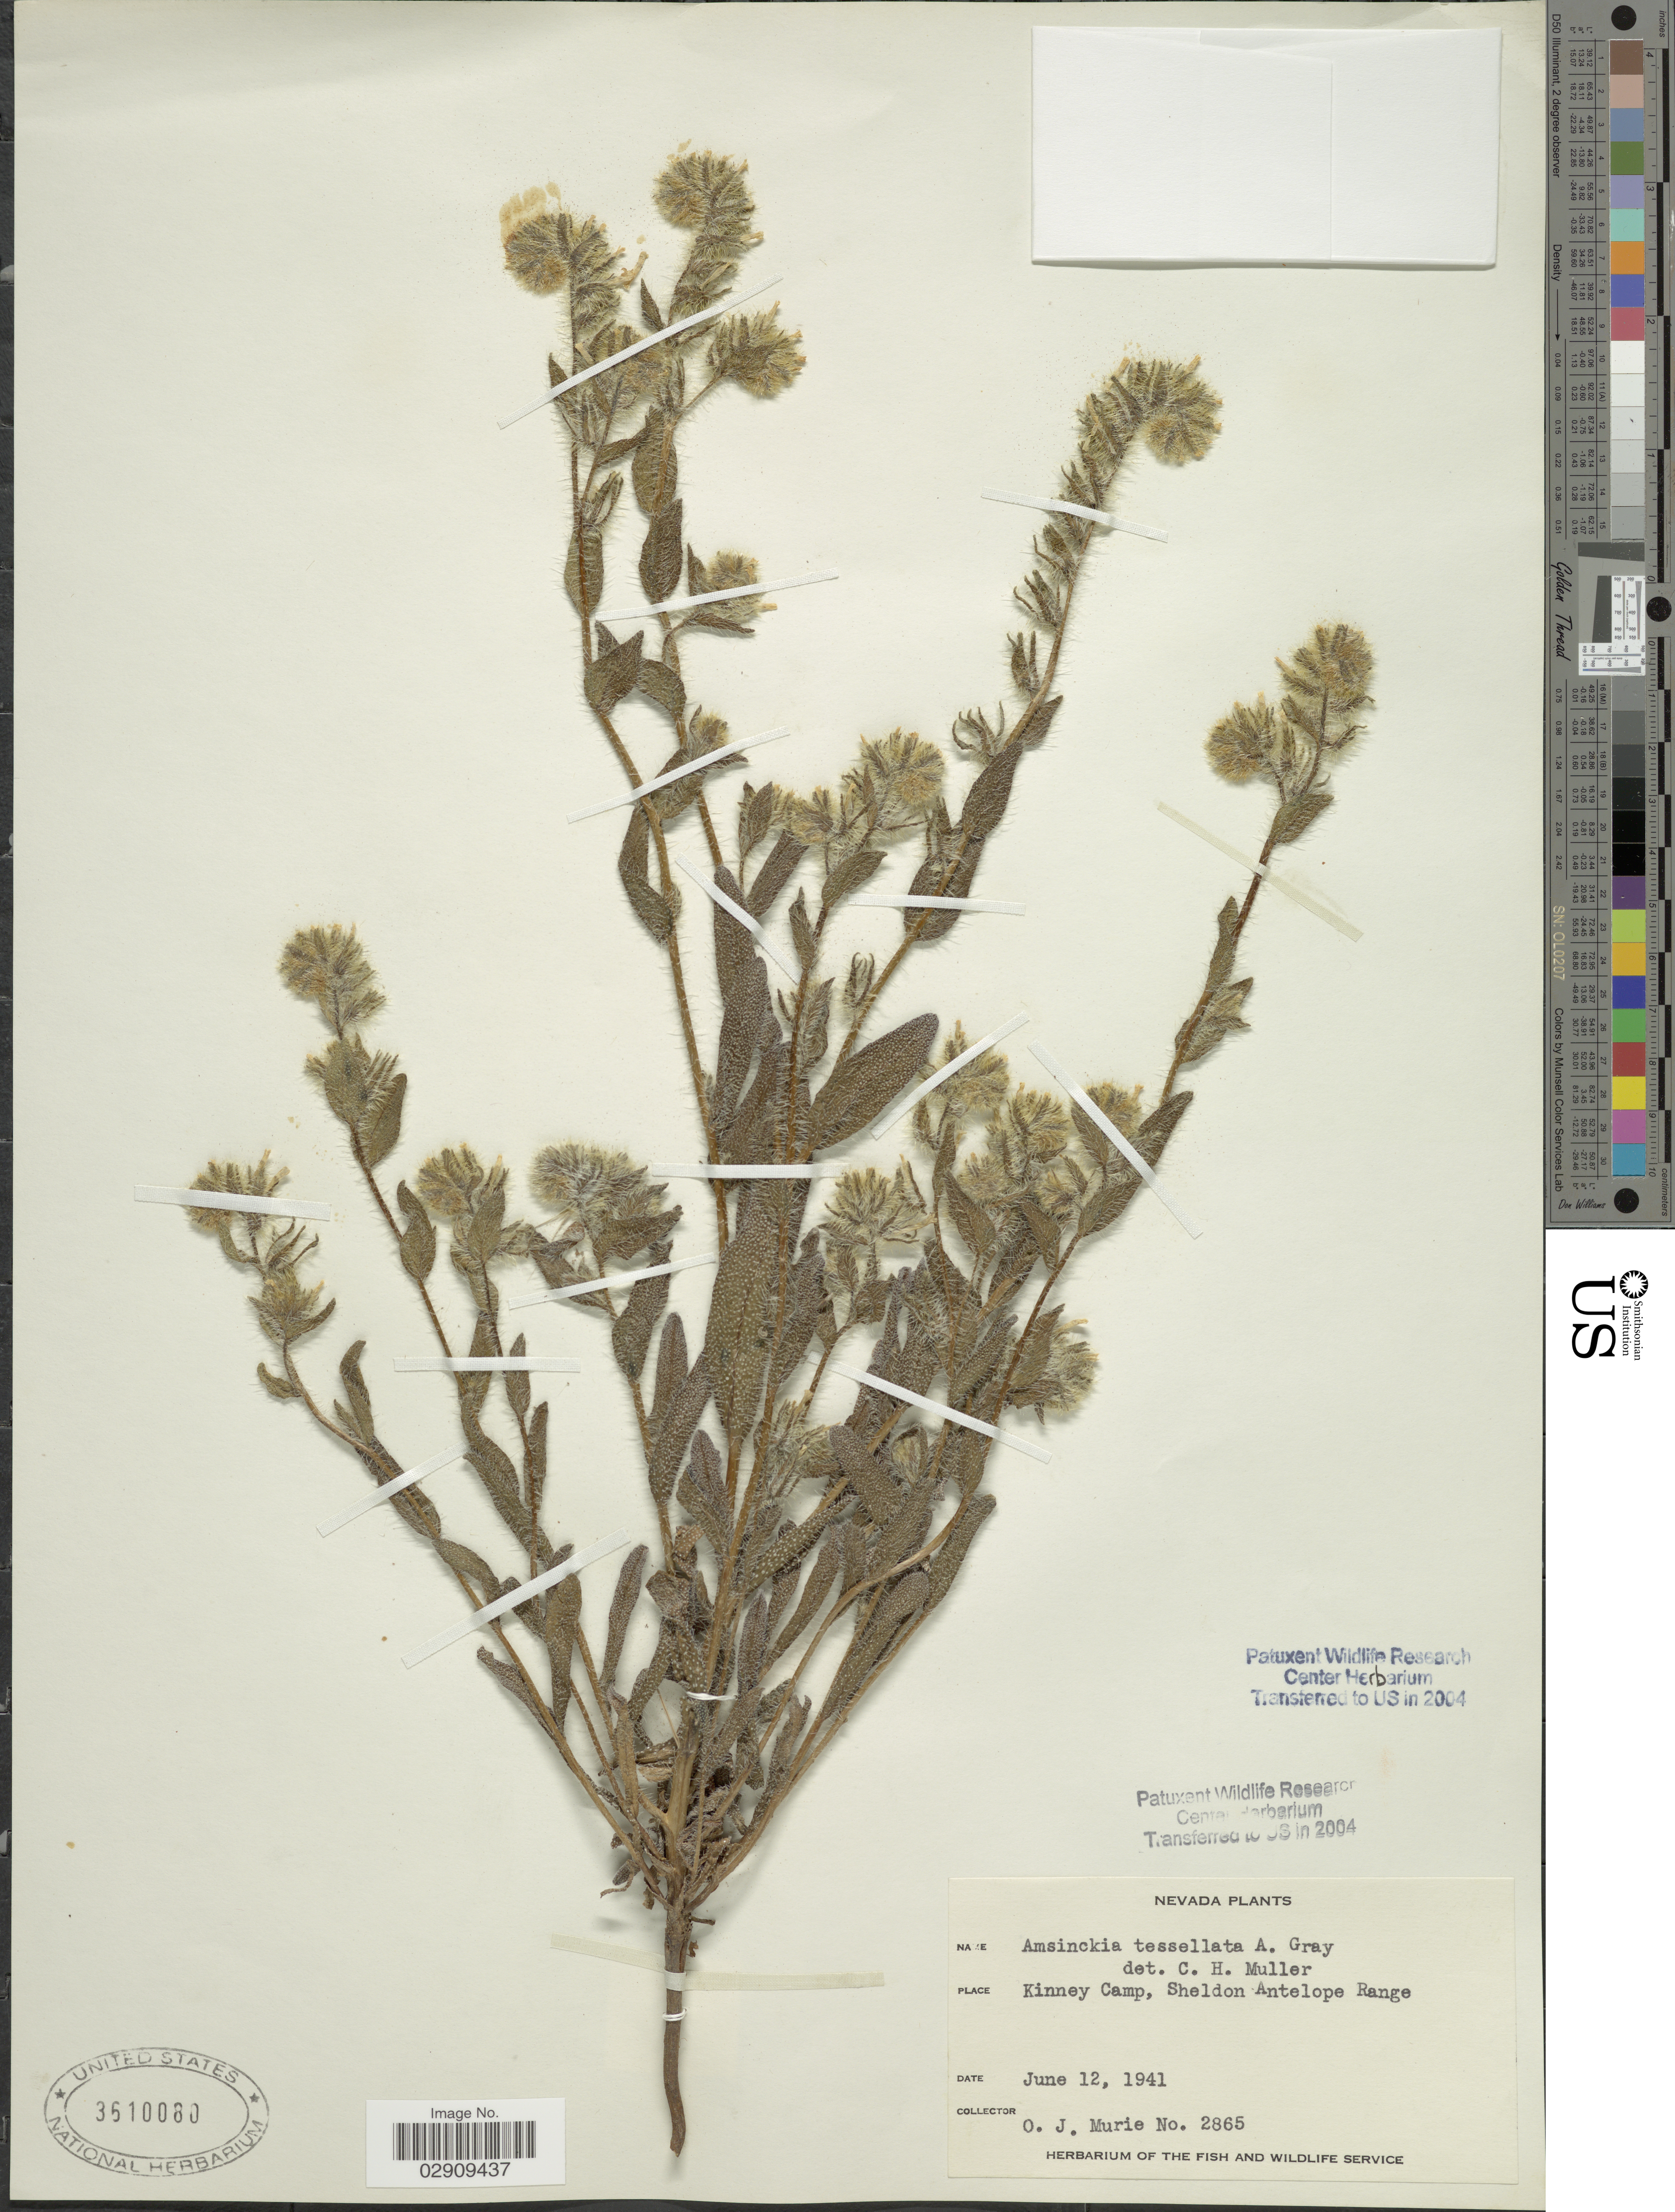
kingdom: Plantae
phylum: Tracheophyta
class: Magnoliopsida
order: Boraginales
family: Boraginaceae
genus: Amsinckia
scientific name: Amsinckia tessellata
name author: A. Gray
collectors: O. Murie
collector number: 2865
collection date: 1941-06-12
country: United States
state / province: Nevada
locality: Kinney Camp, Sheldon Antelope Range.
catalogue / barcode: US 3610080